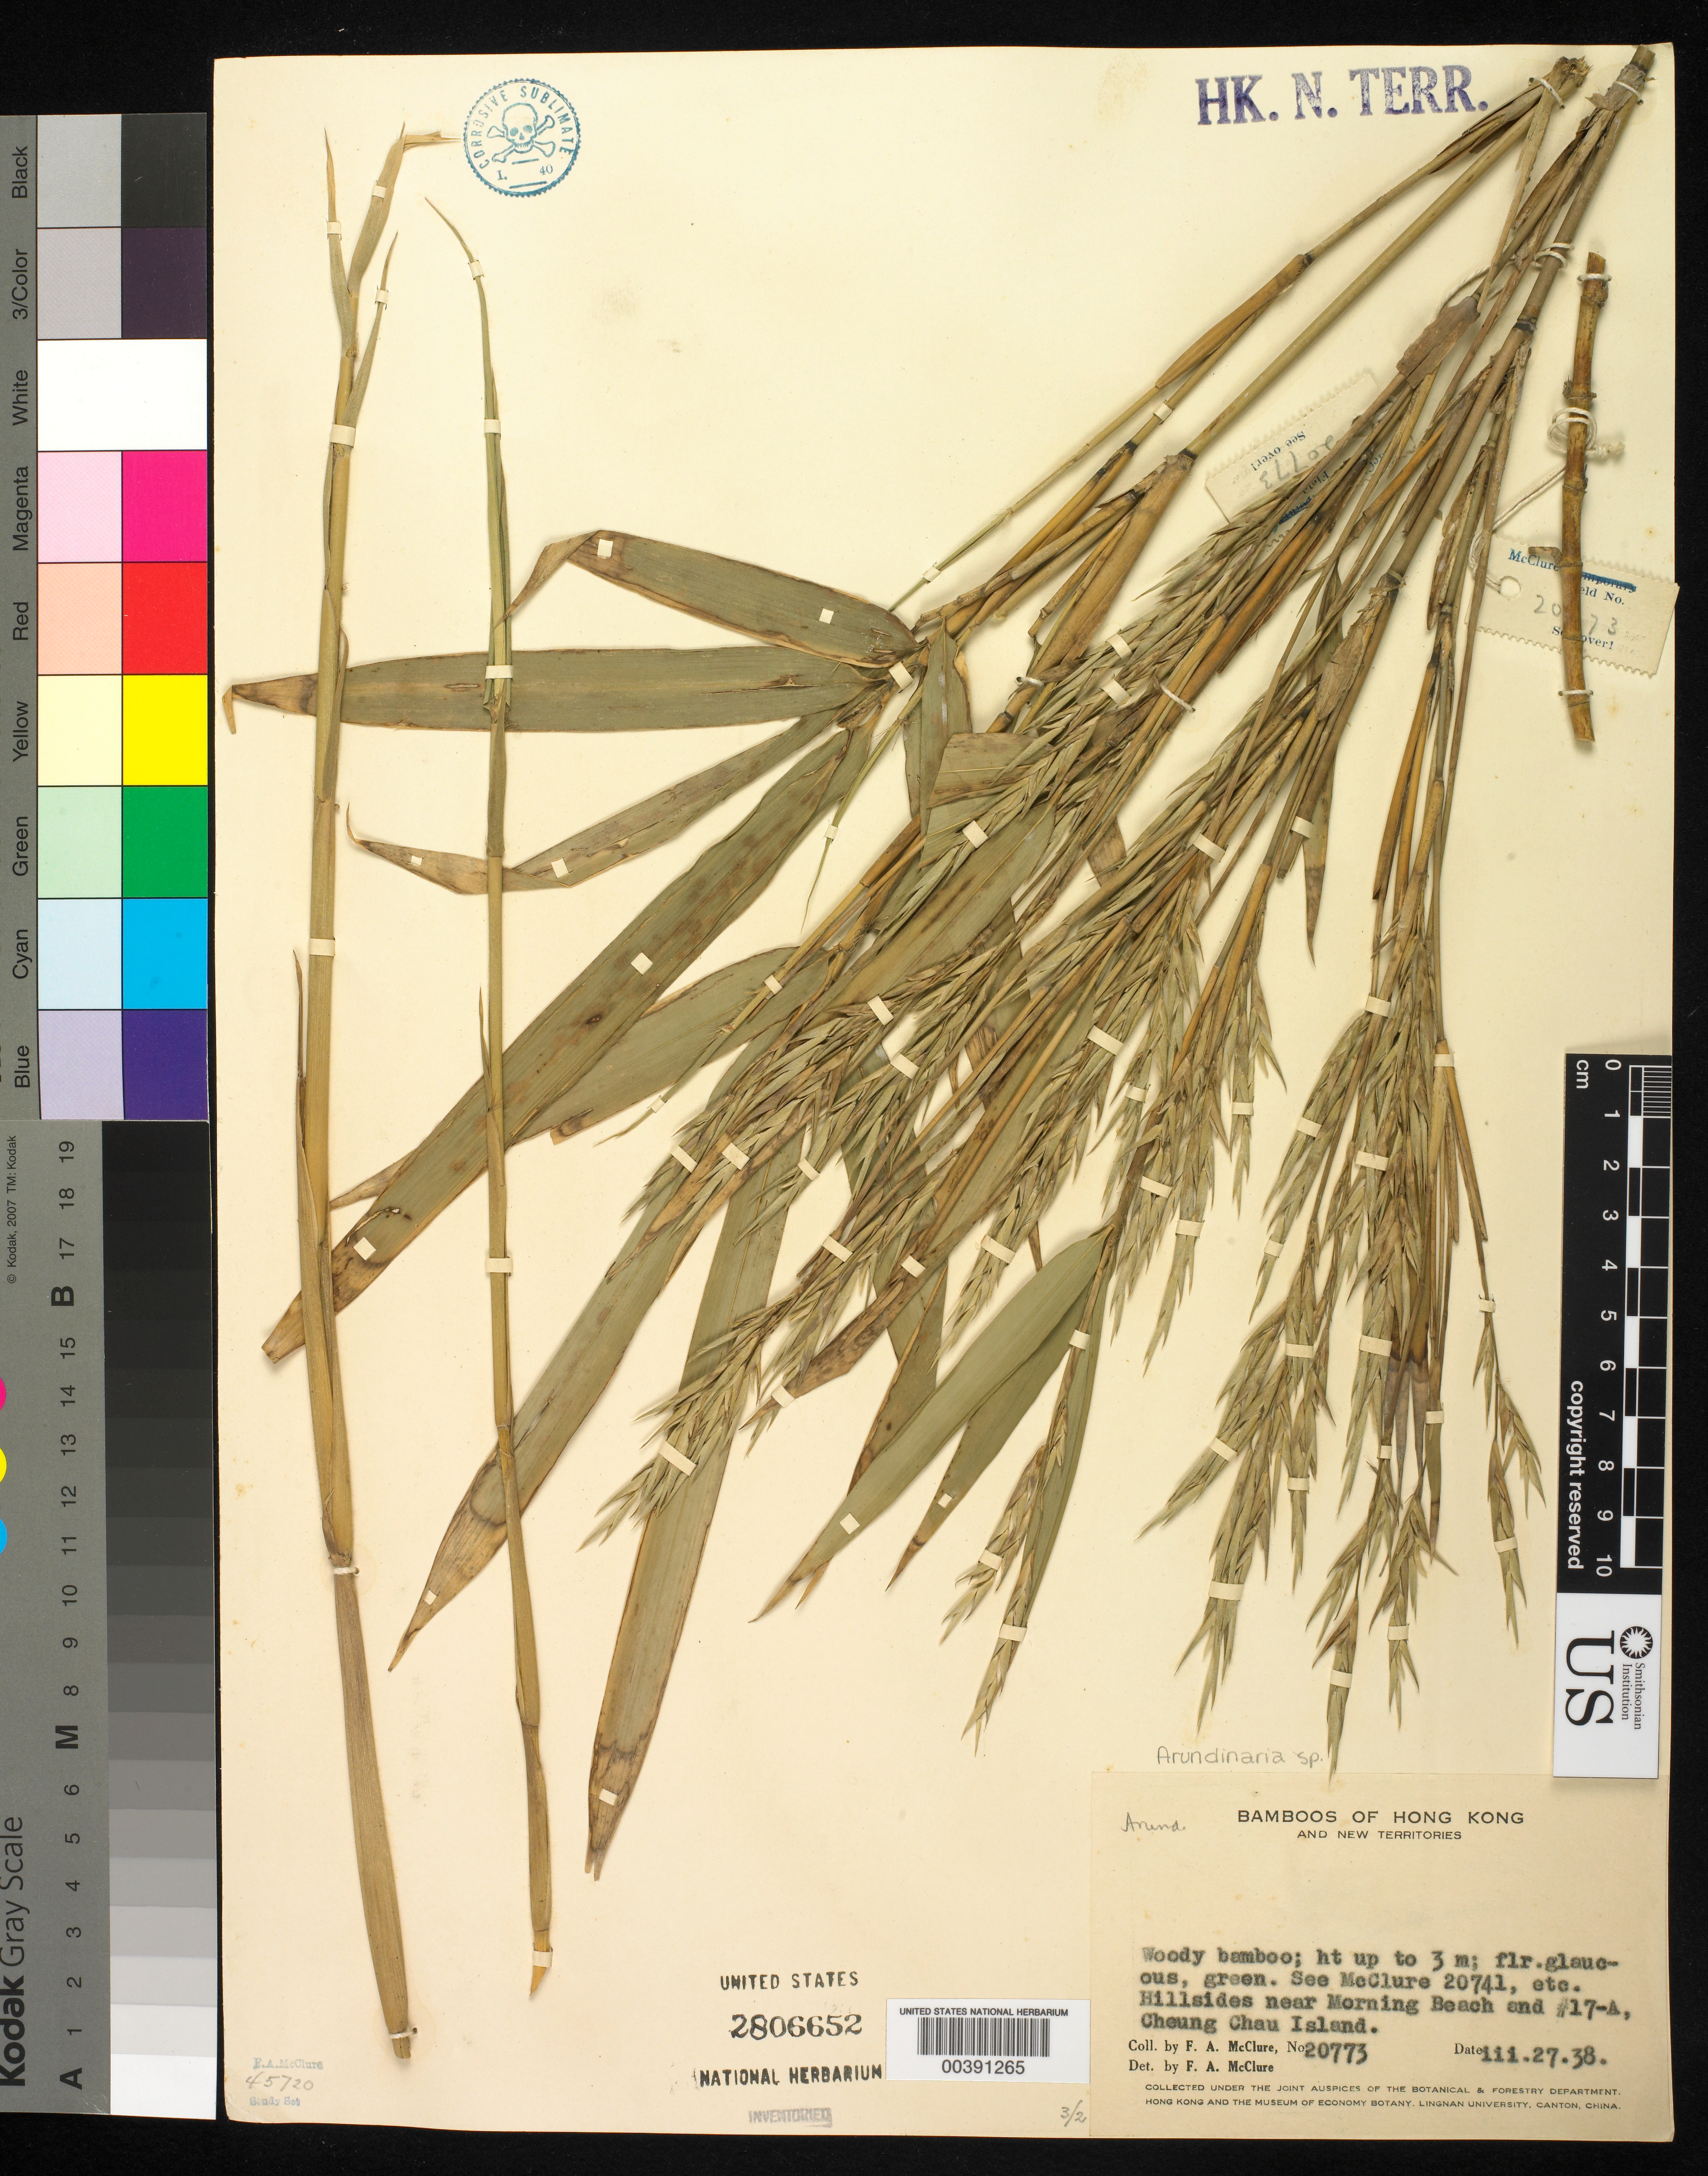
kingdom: Plantae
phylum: Tracheophyta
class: Liliopsida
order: Poales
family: Poaceae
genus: Arundinaria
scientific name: Arundinaria sp.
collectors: F. A. McClure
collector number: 20773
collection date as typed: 27 Mar 1938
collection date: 1938-03-27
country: China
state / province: Hong Kong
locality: Cheung chau isl.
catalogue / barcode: US 2806652